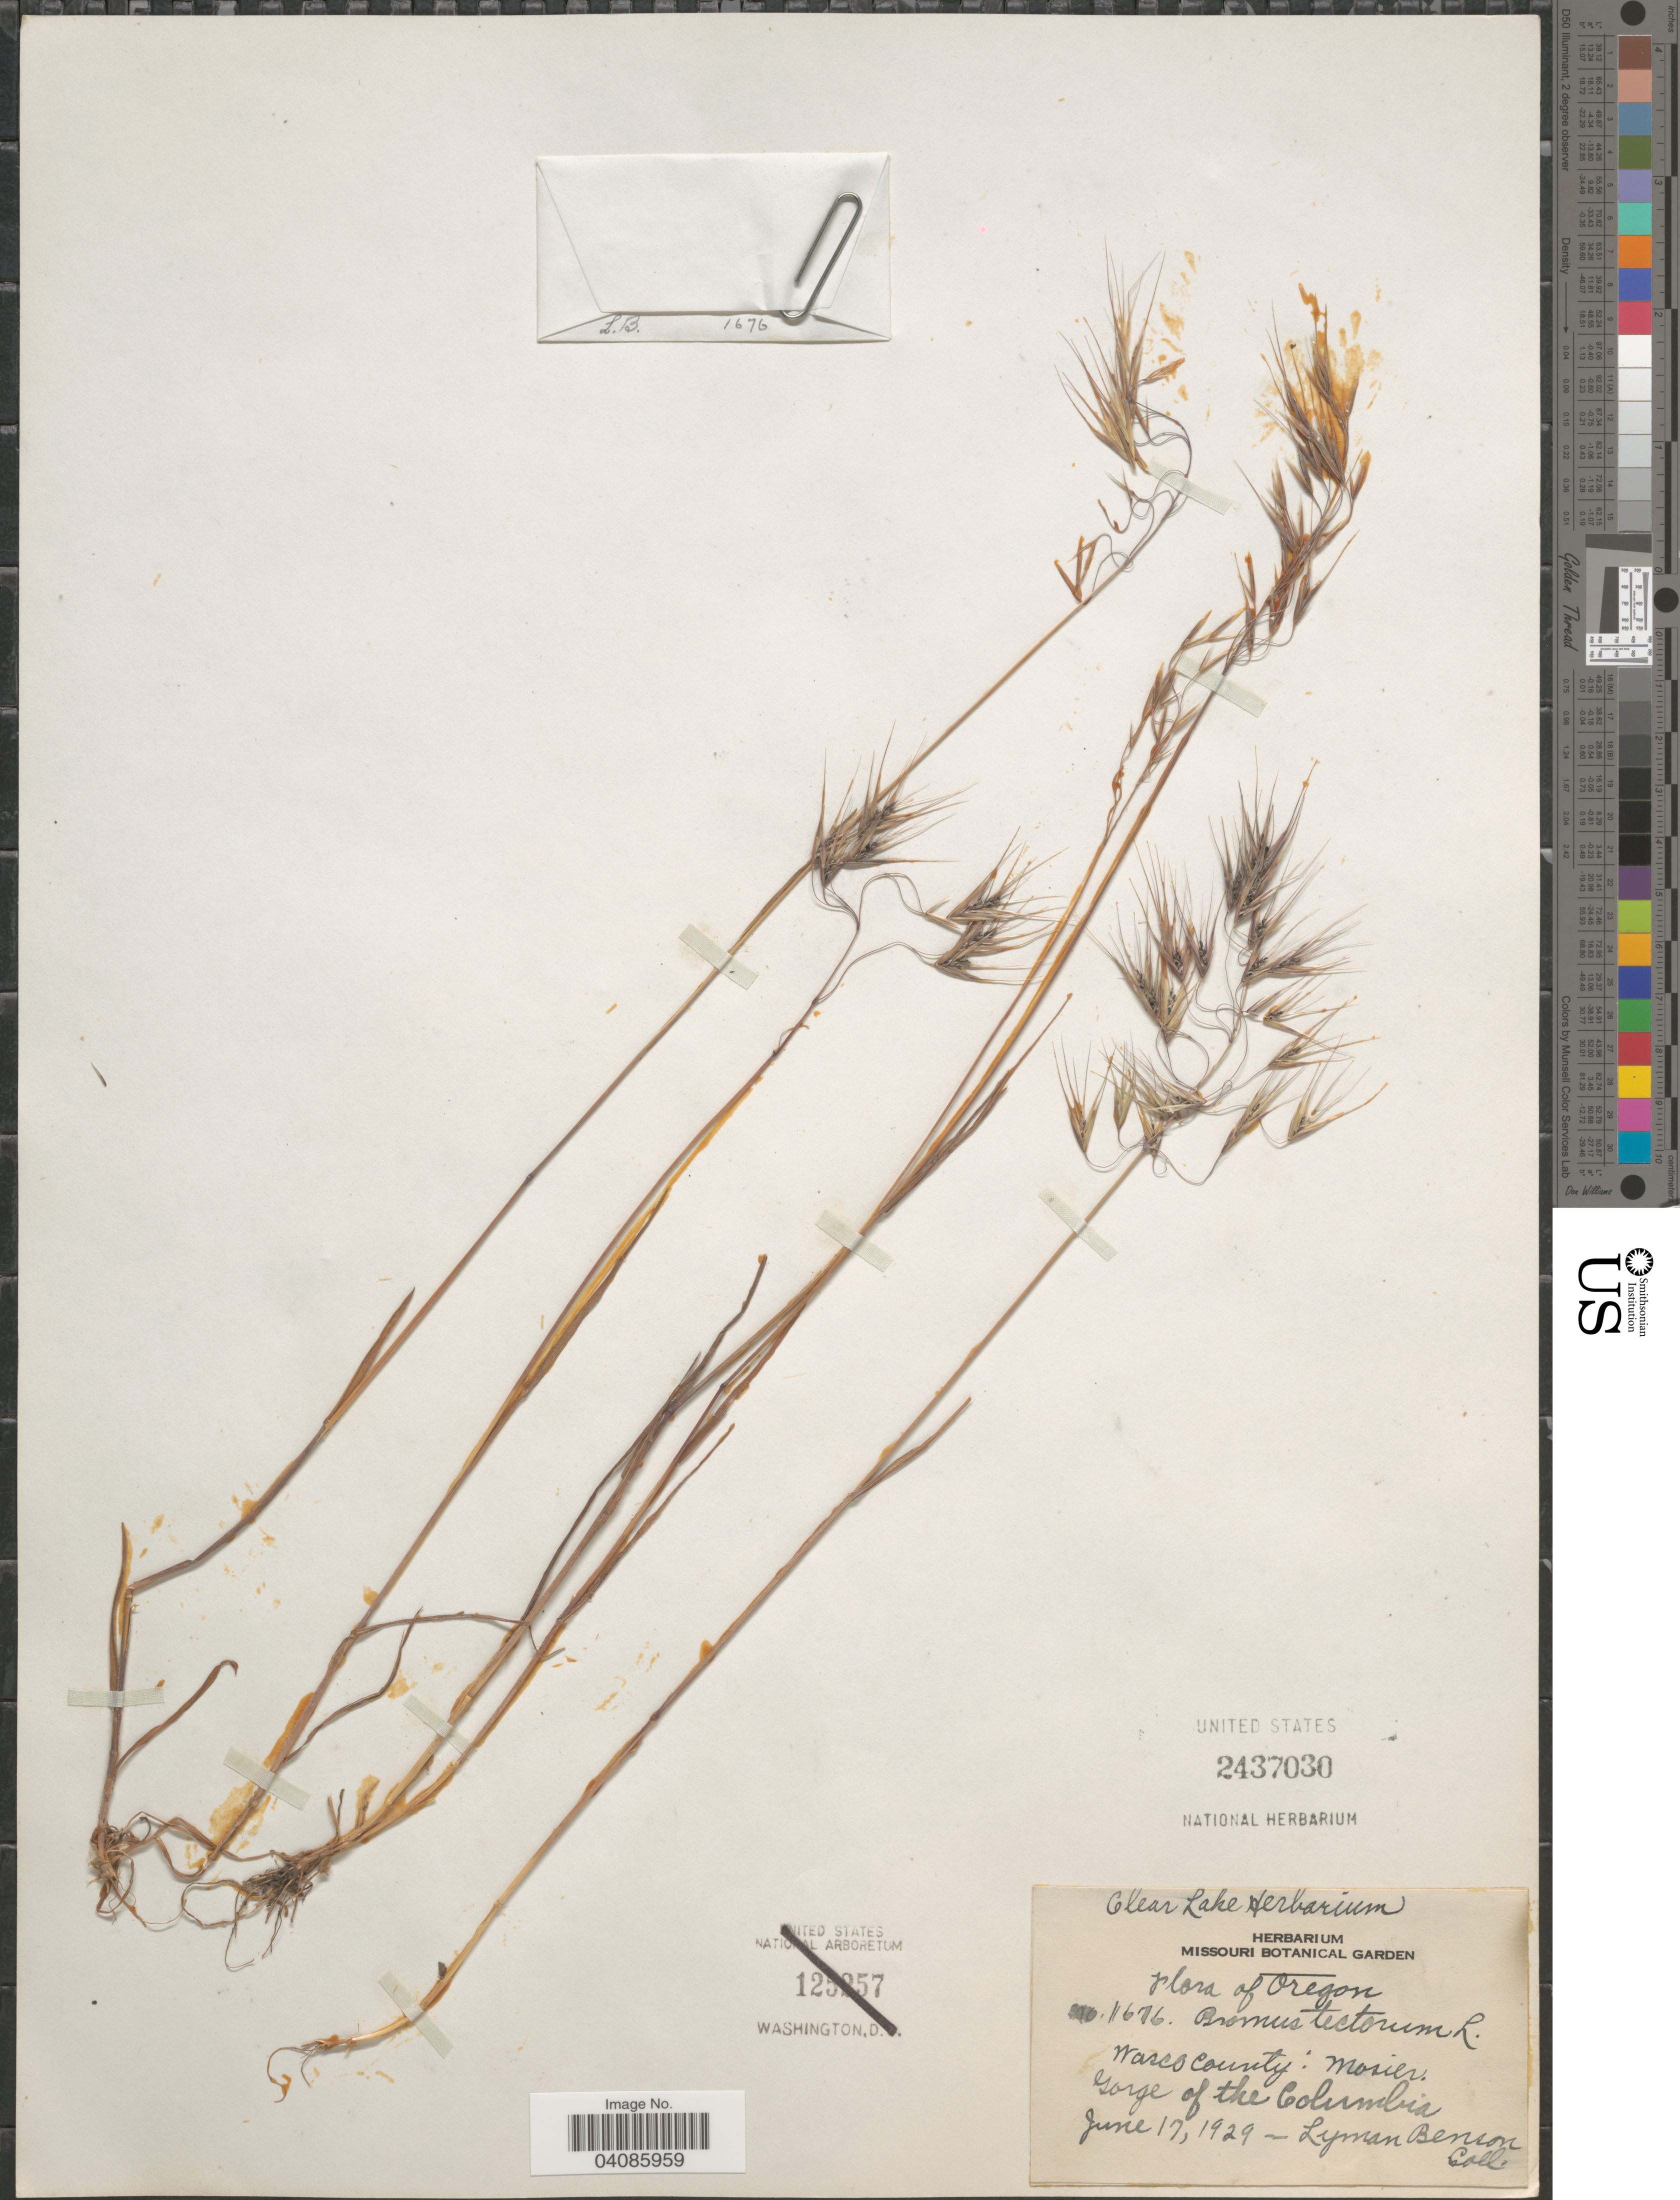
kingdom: Plantae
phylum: Tracheophyta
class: Liliopsida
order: Poales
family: Poaceae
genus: Bromus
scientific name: Bromus tectorum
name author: L.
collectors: L. D. Benson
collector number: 1676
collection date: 1929-06-17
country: United States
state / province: Oregon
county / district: Wasco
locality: Wasco County: Mosier. Gorge of the Columbia.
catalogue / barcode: US 2437030